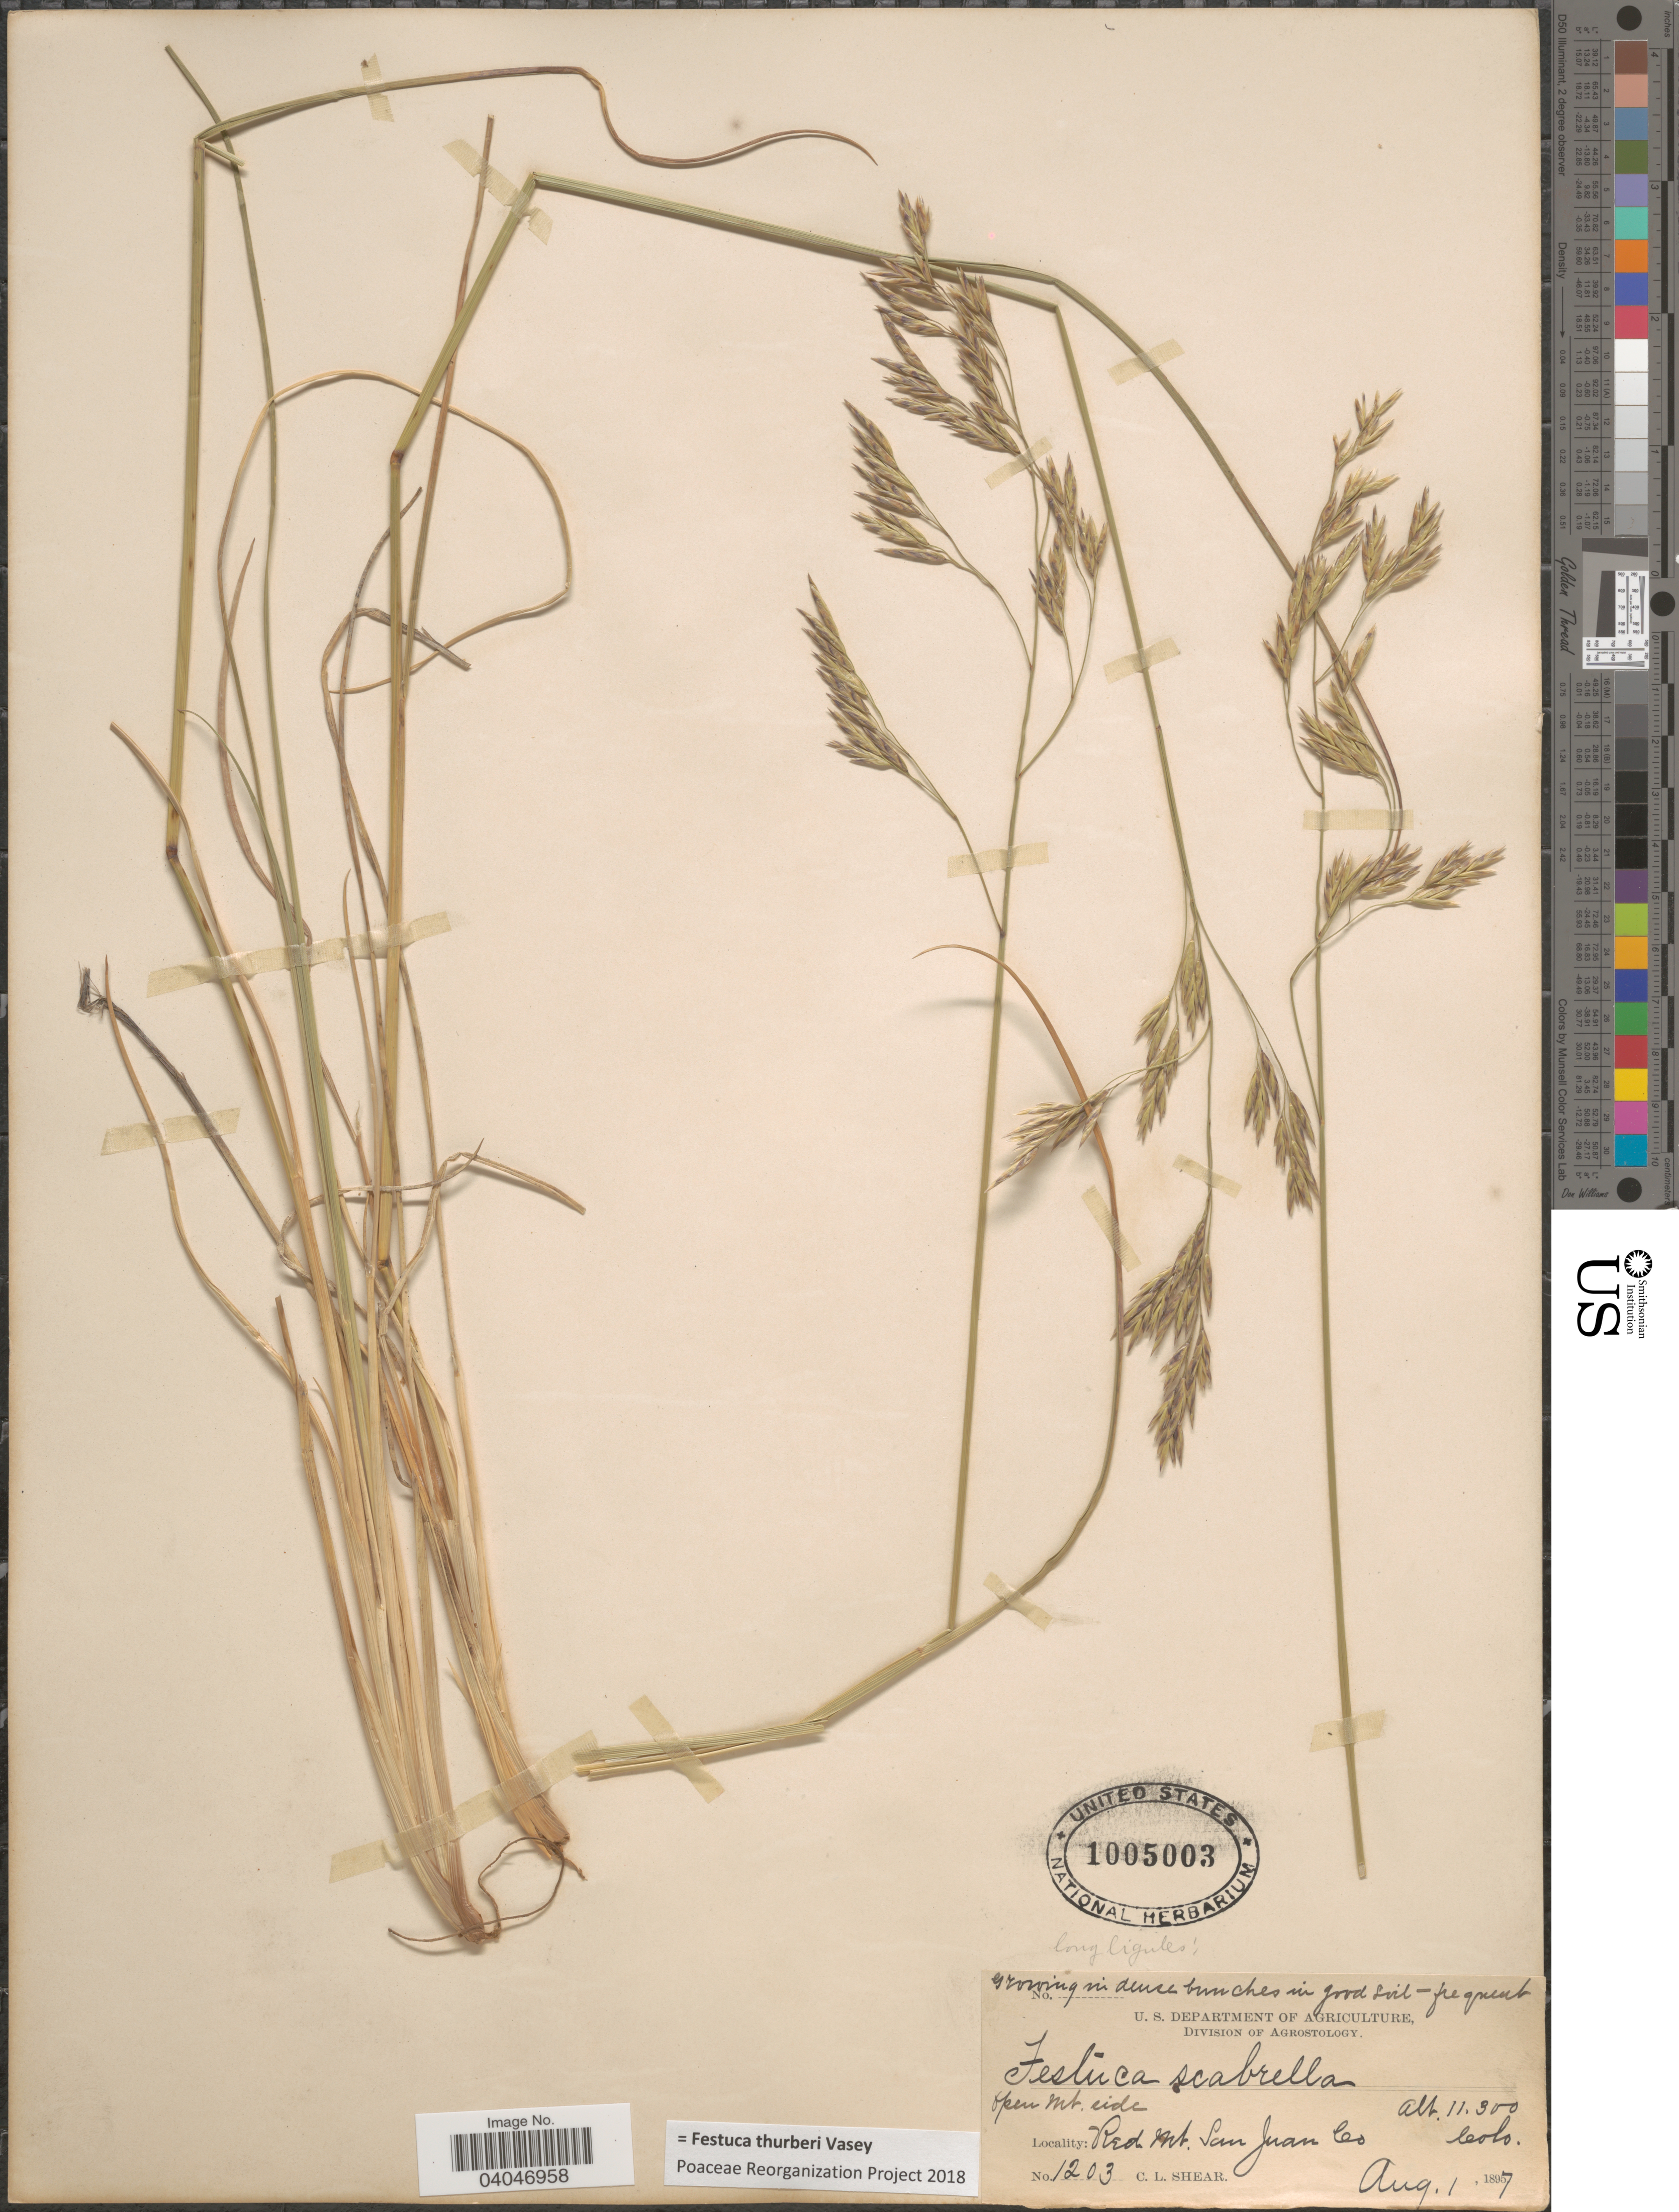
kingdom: Plantae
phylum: Tracheophyta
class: Liliopsida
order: Poales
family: Poaceae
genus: Festuca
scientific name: Festuca thurberi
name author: Vasey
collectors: C. L. Shear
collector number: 1203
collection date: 1897-08-01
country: United States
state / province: Colorado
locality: Red Mt. San Juan Co.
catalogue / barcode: US 1005003